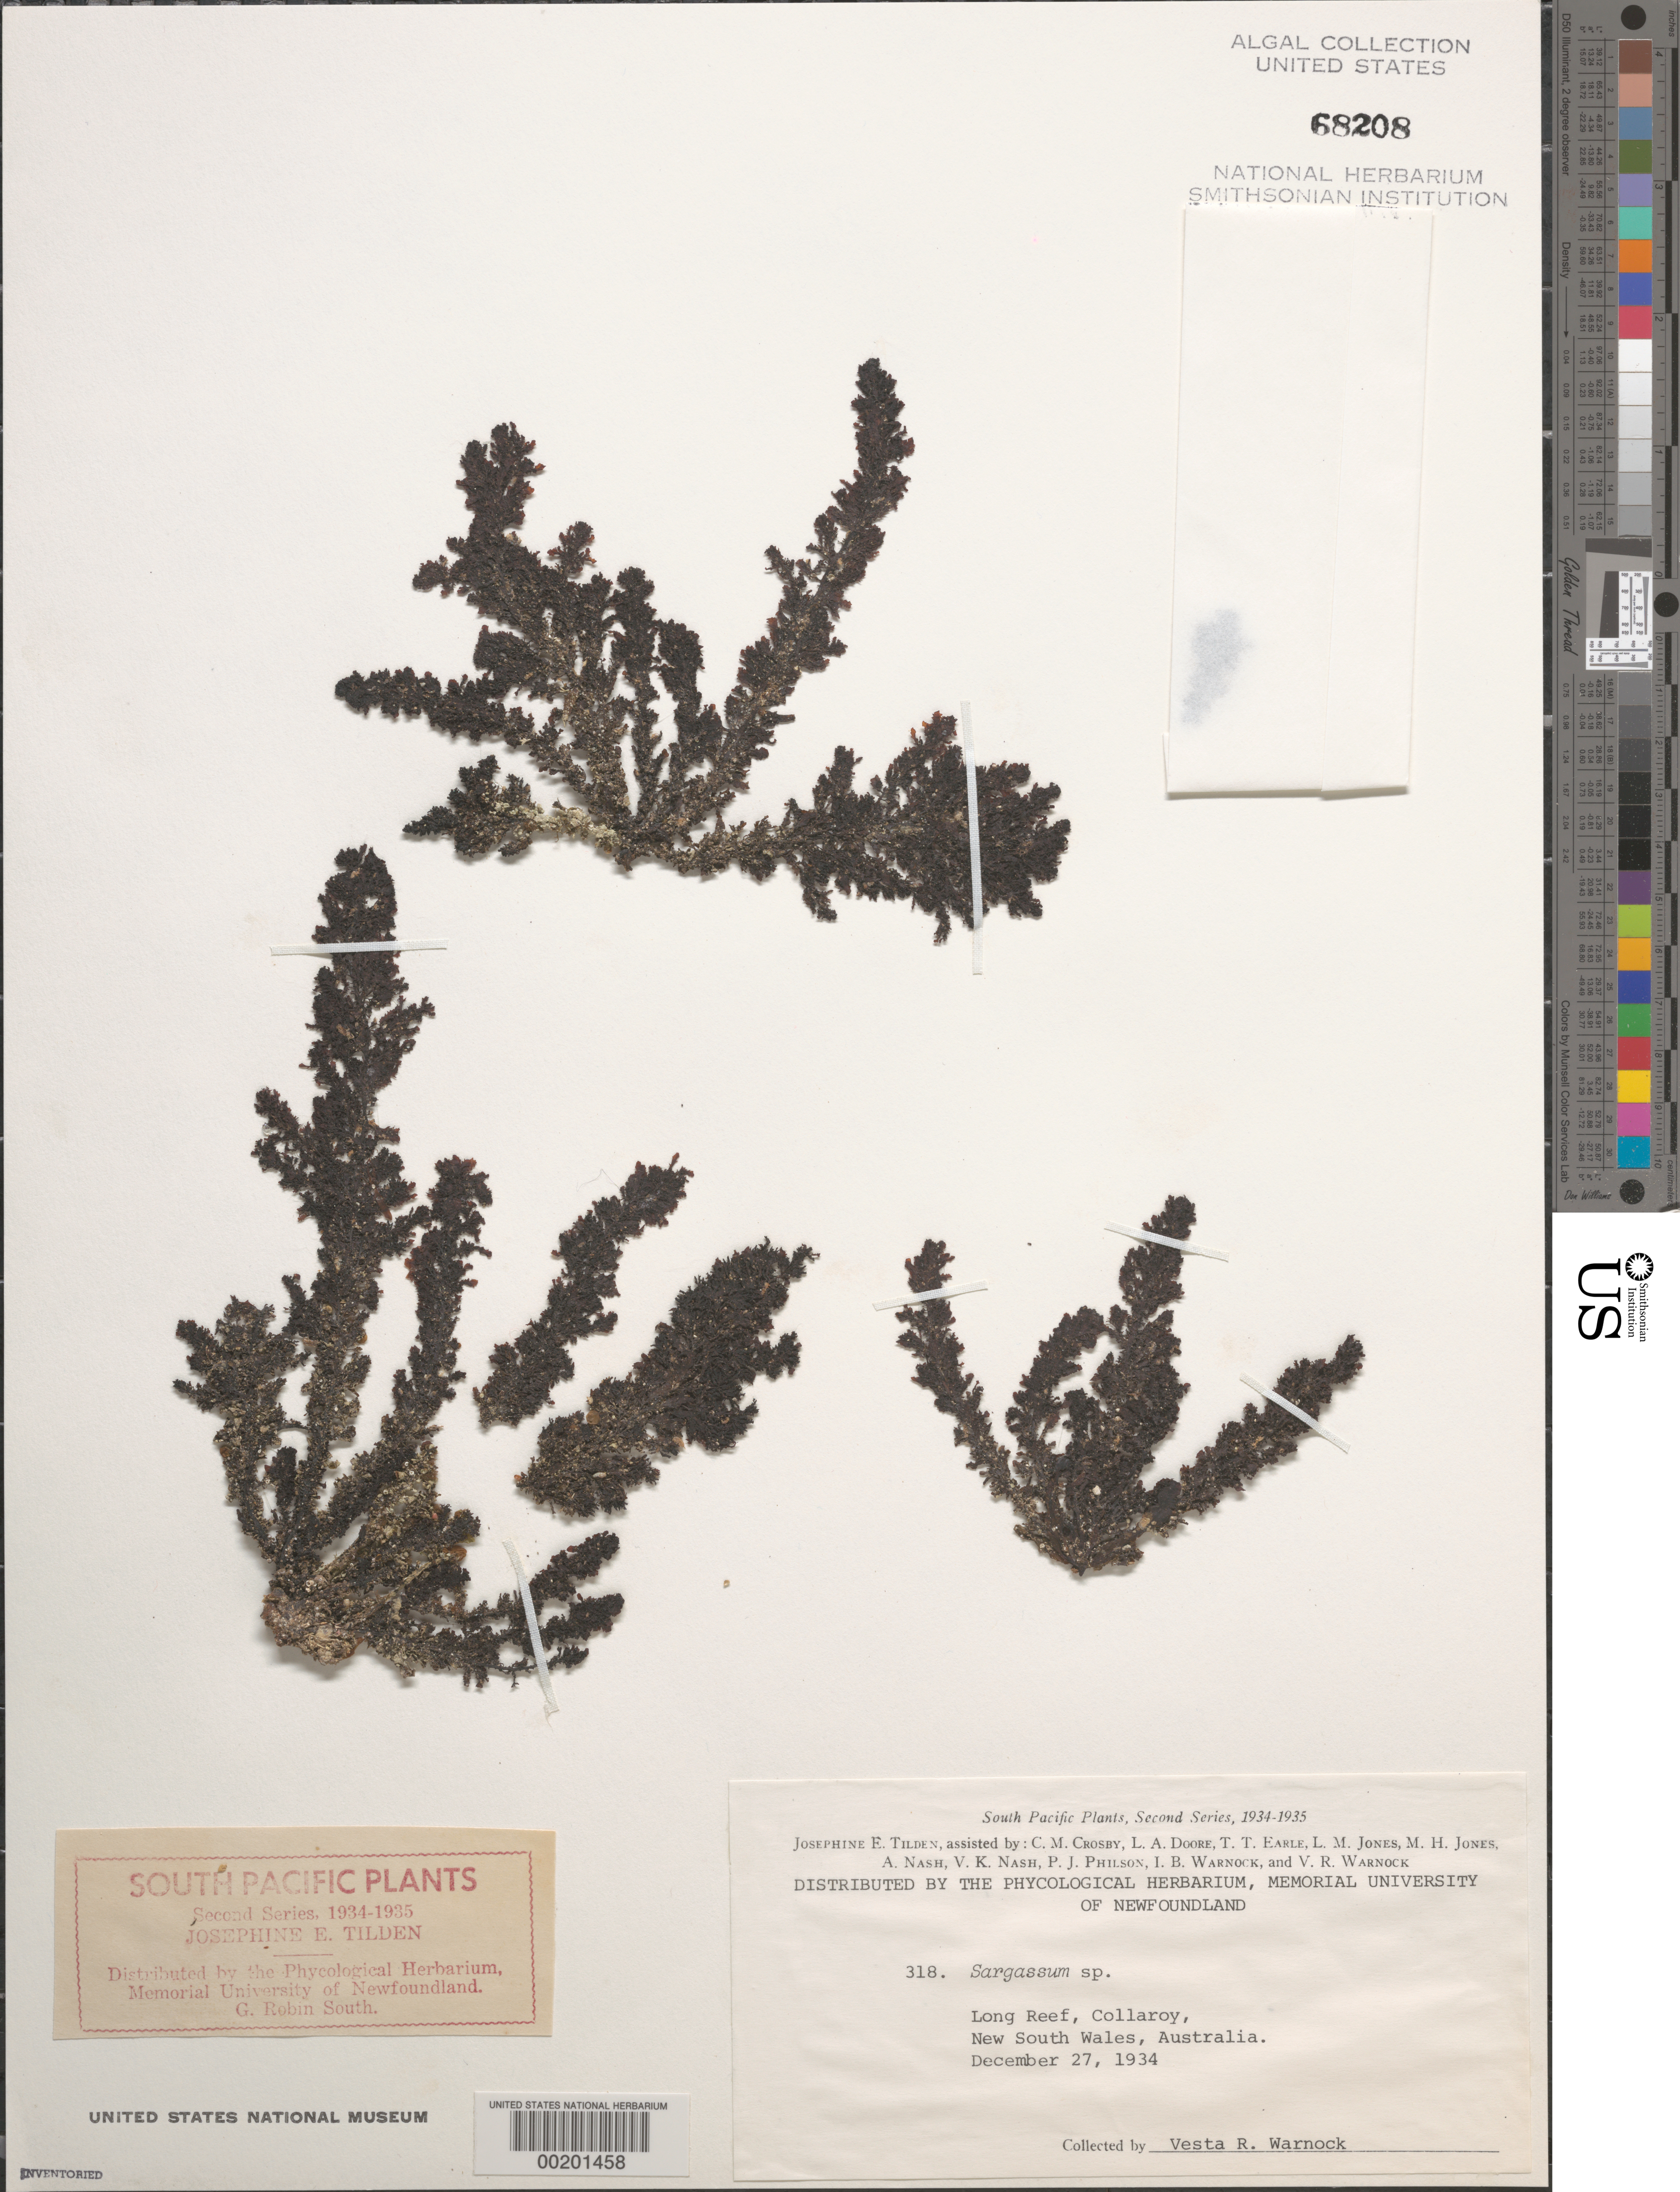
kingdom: Chromista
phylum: Ochrophyta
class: Phaeophyceae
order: Fucales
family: Sargassaceae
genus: Sargassum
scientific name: Sargassum sp.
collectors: V. Warnock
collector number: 318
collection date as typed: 27 Dec 1934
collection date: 1934-12-27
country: Australia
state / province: New South Wales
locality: Long reef, collaroy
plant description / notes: Tilden, South Pacific Plants, Second Series, 1934-1935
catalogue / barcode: US 68208